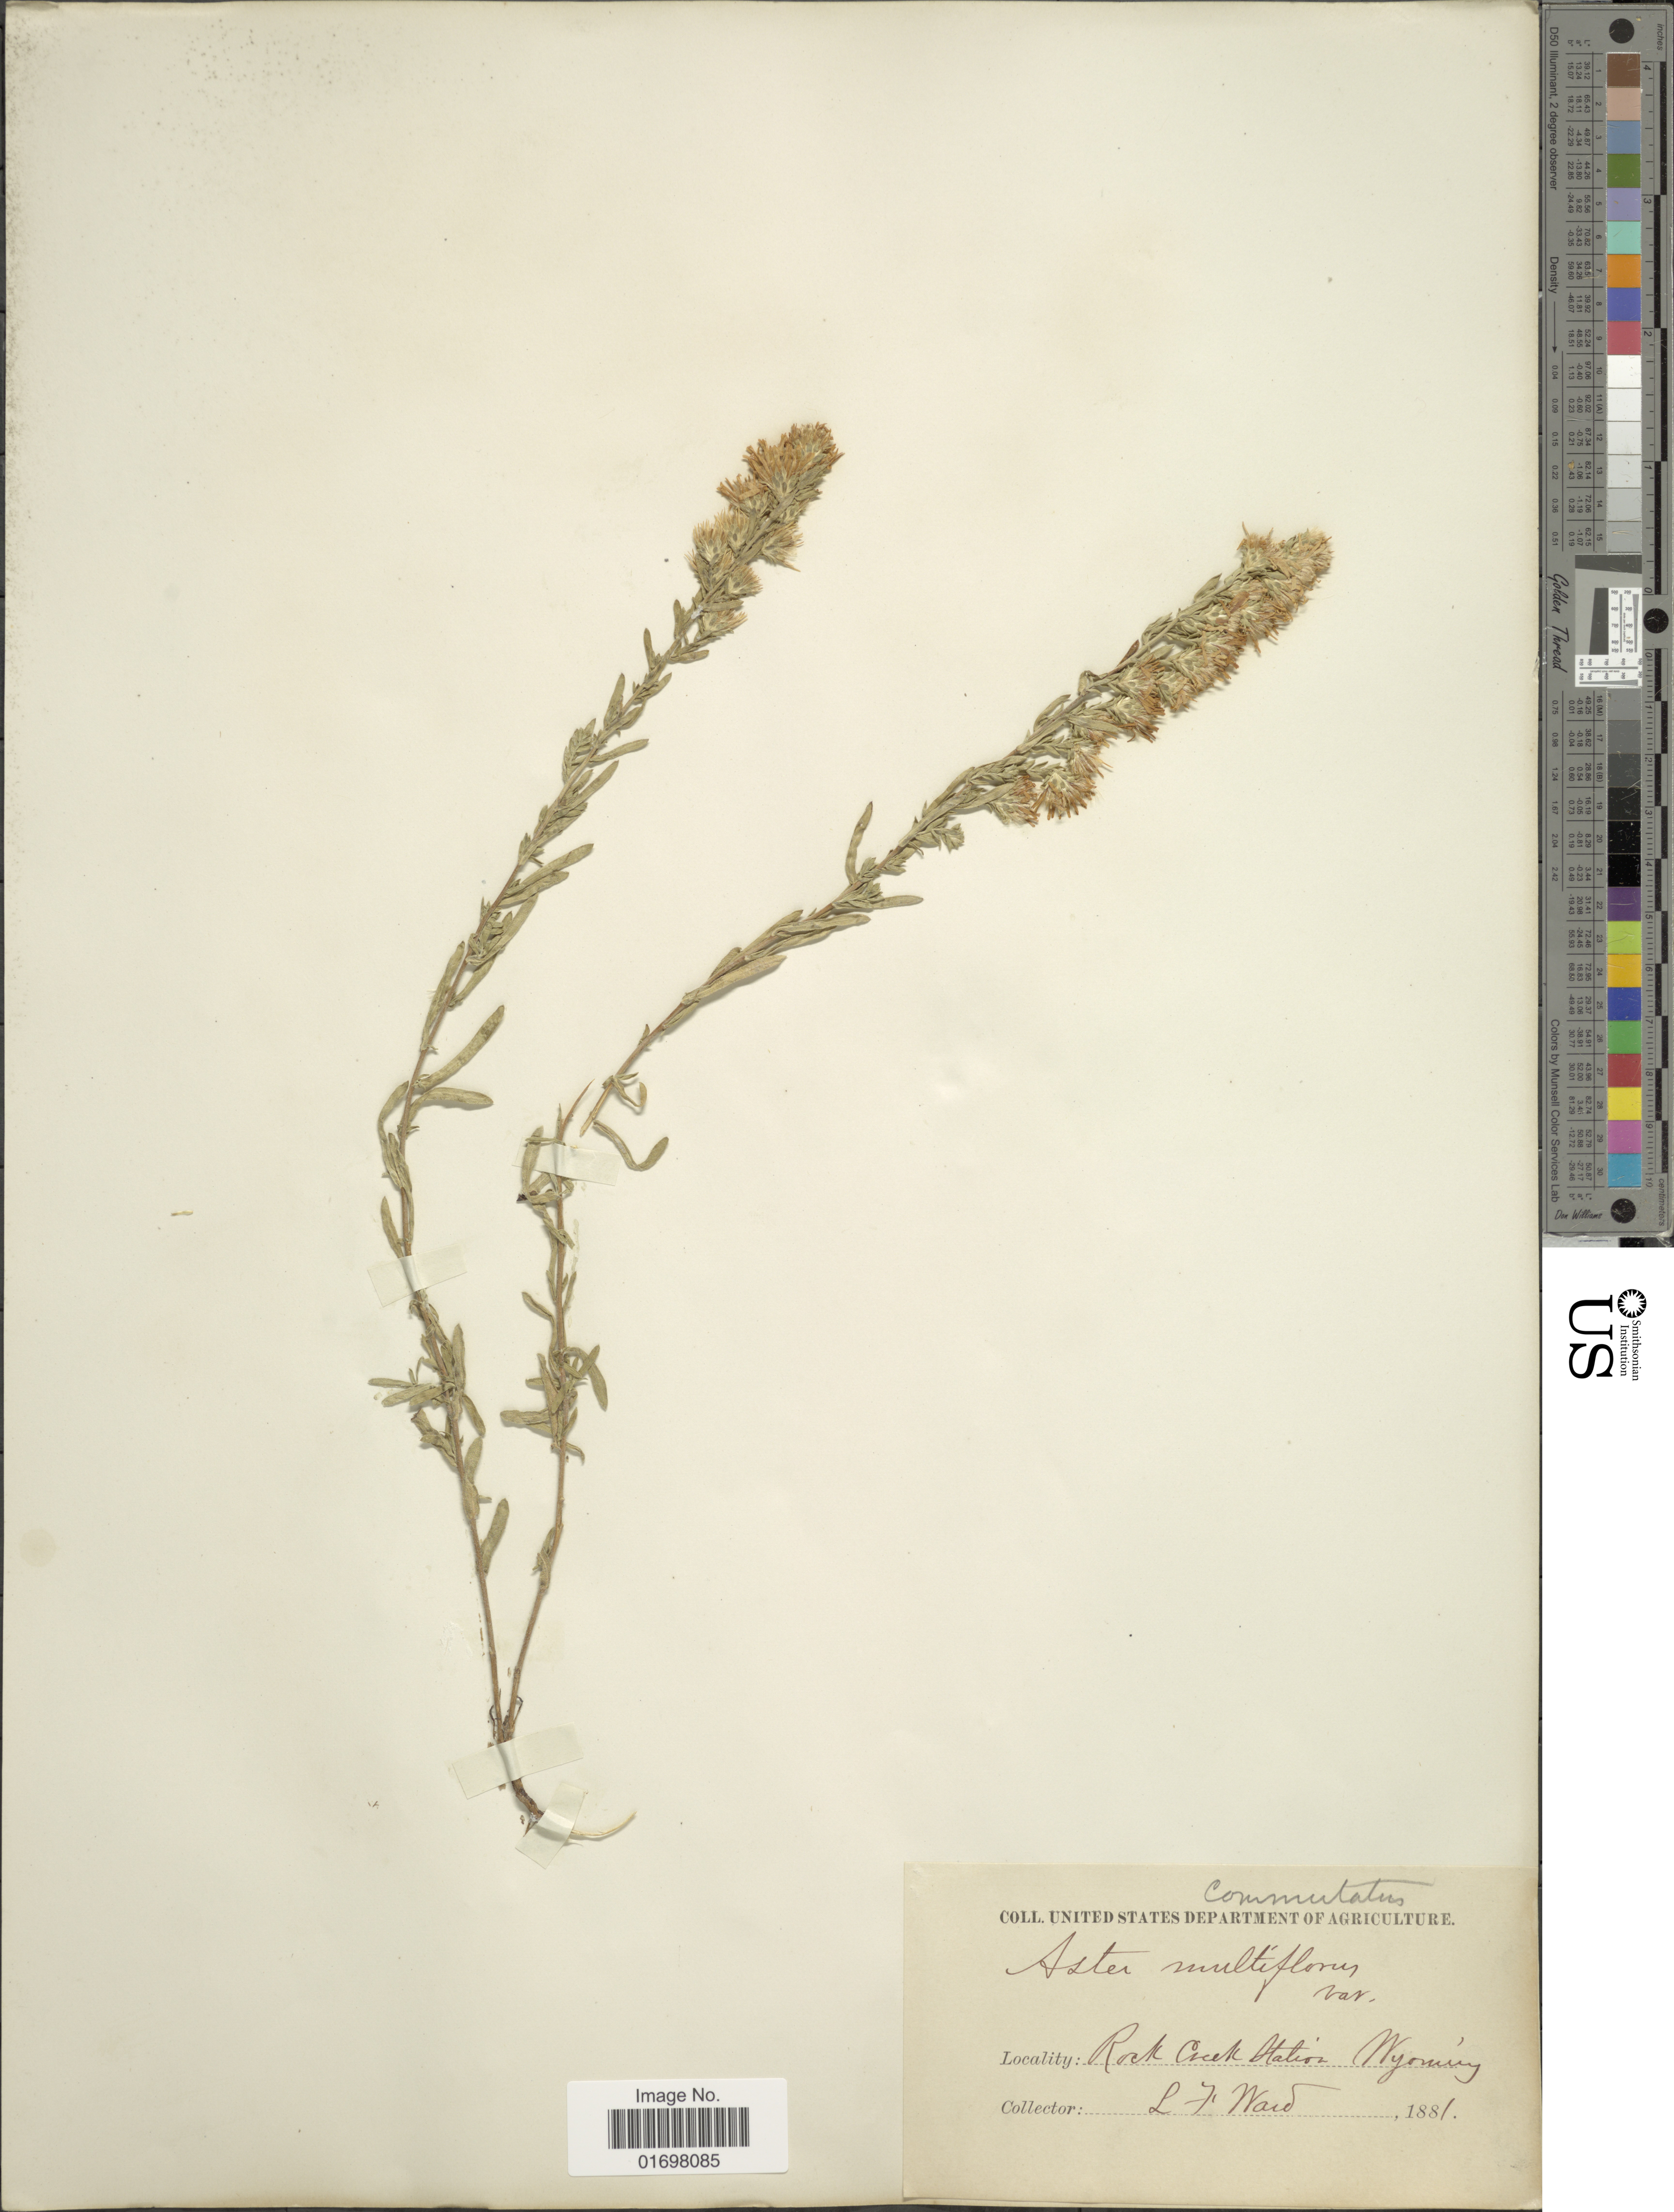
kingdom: Plantae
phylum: Tracheophyta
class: Magnoliopsida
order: Asterales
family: Asteraceae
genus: Symphyotrichum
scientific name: Symphyotrichum falcatum var. commutatum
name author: (Torr. & A. Gray) G.L. Nesom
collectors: L. Ward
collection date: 1881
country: United States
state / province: Wyoming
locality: Rock Creek Station